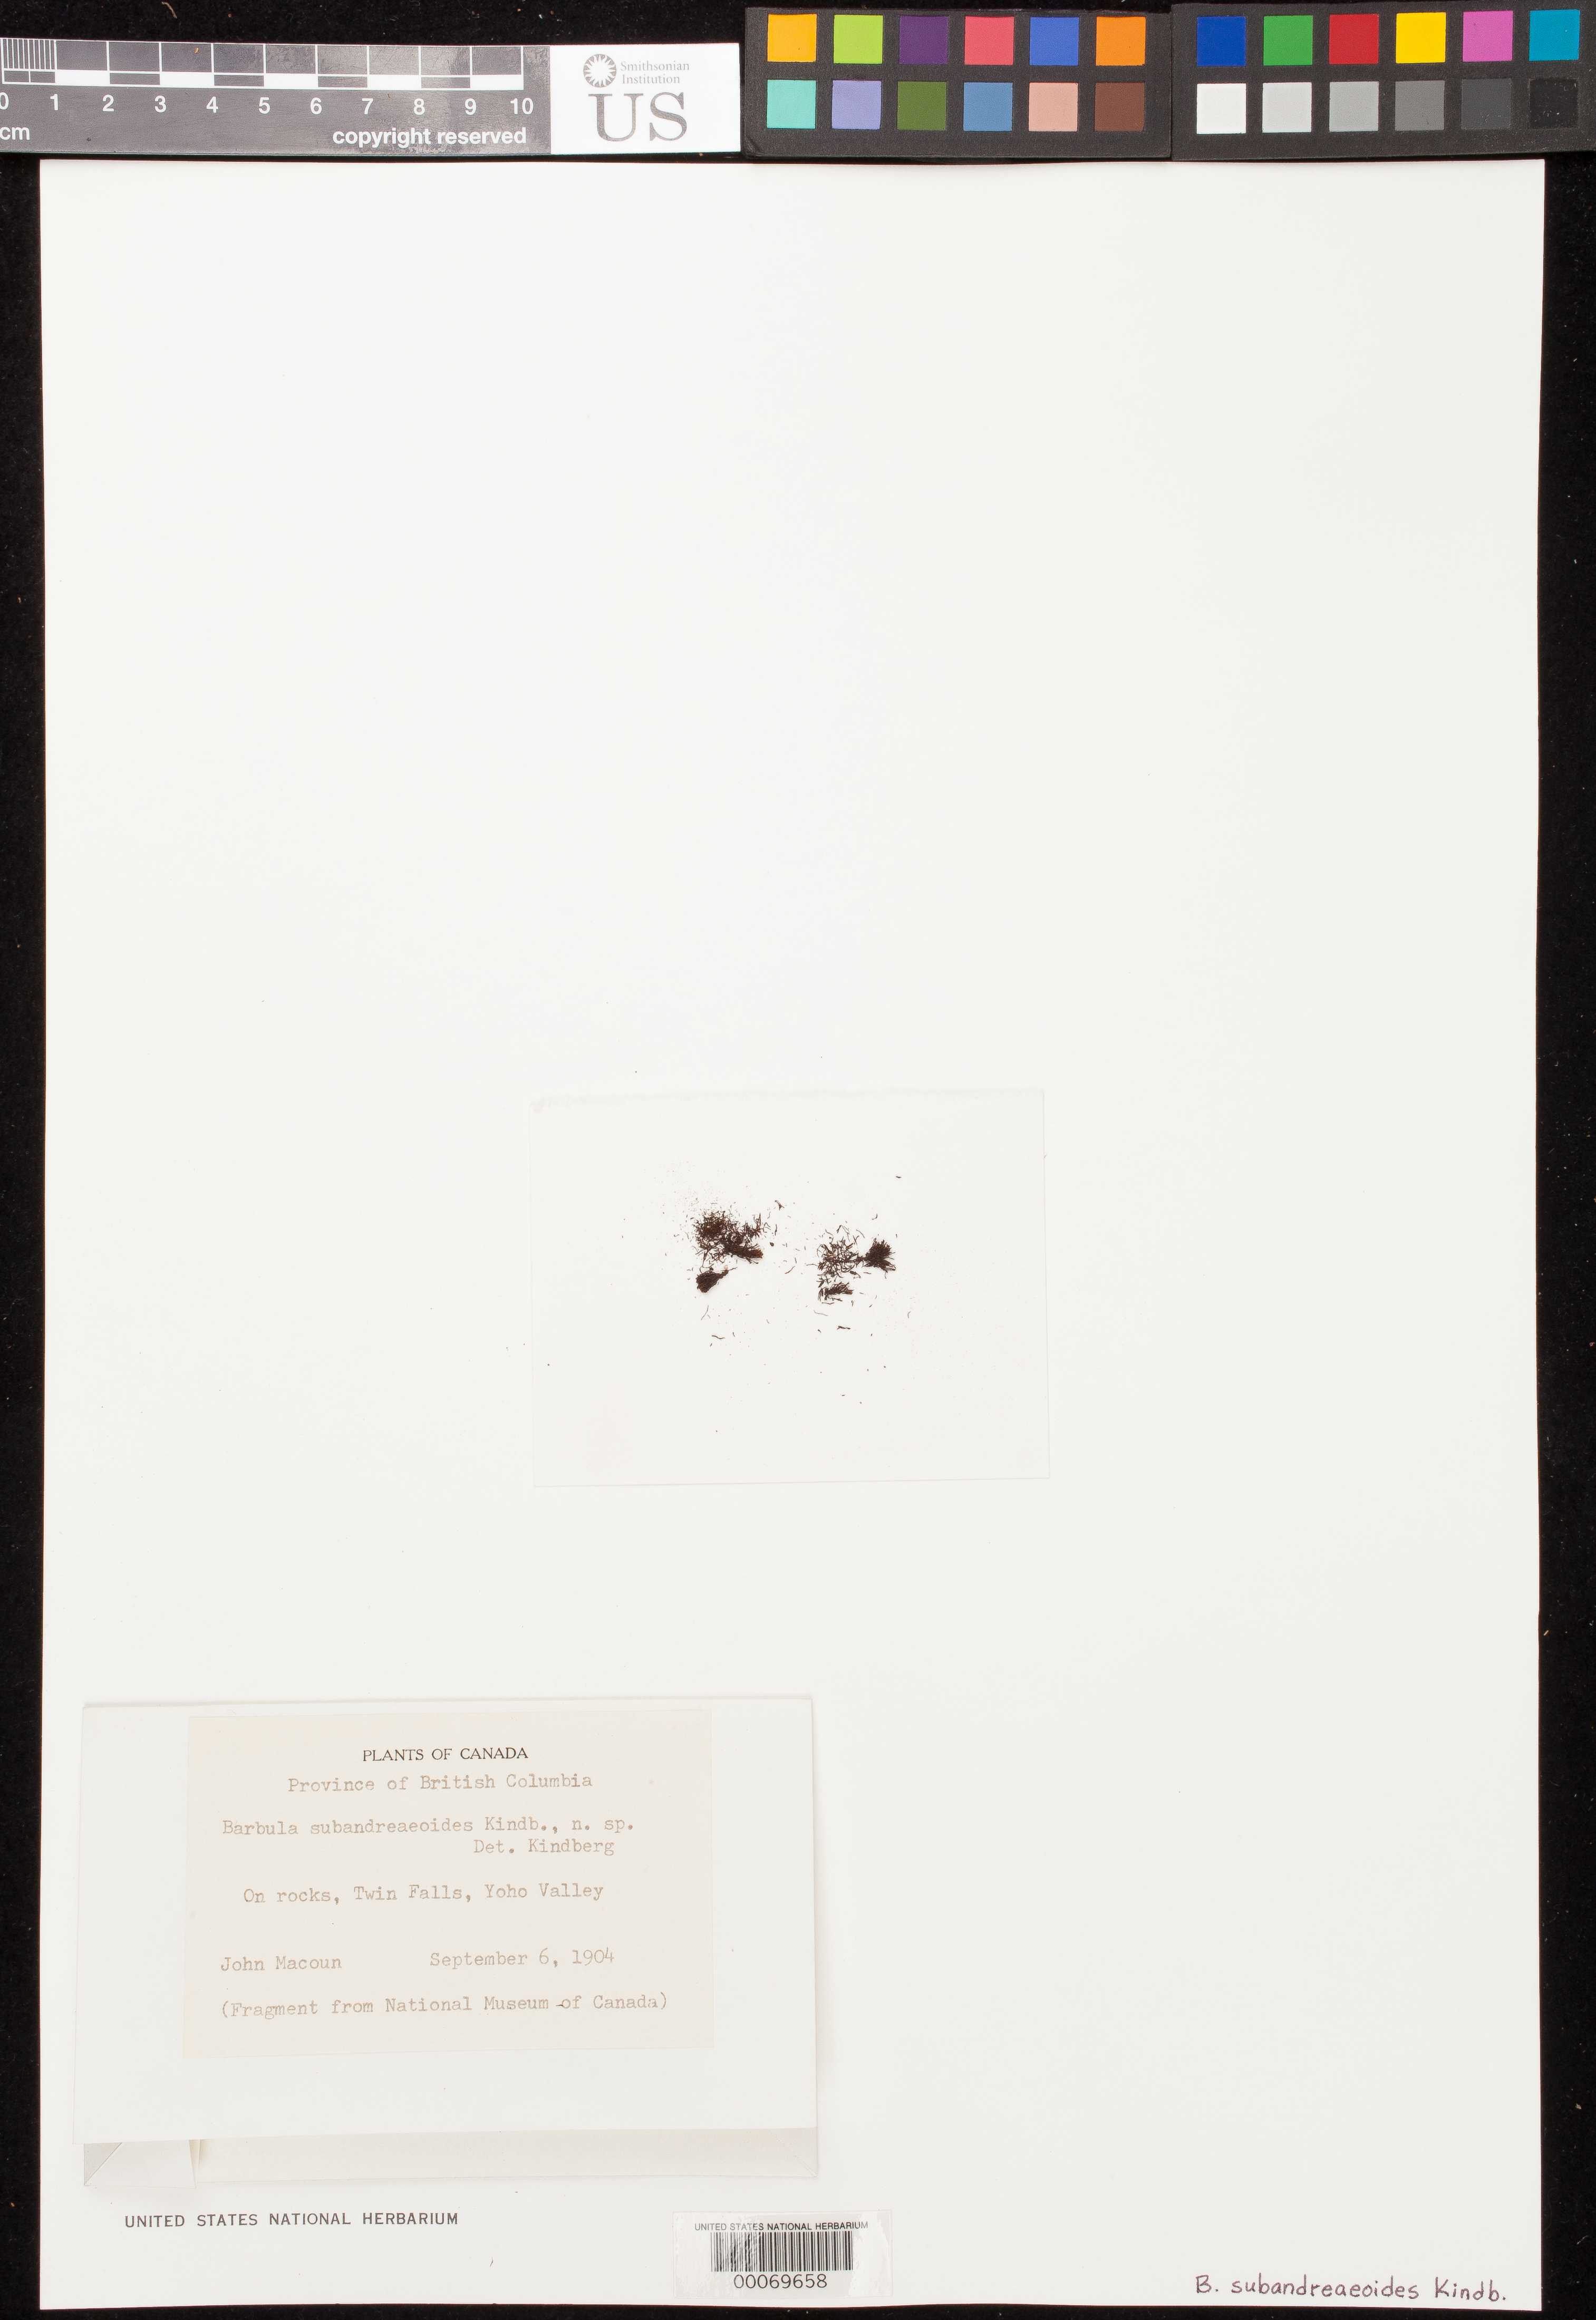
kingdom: Plantae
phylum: Bryophyta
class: Bryopsida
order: Pottiales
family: Pottiaceae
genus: Barbula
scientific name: Barbula subandreaeoides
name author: Kindb.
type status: Isotype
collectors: J. Macoun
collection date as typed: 06 Sep 1904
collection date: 1904-09-06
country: Canada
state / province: British Columbia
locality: Yoho Valley, Twin Falls; alt. 5200-7500 ft.